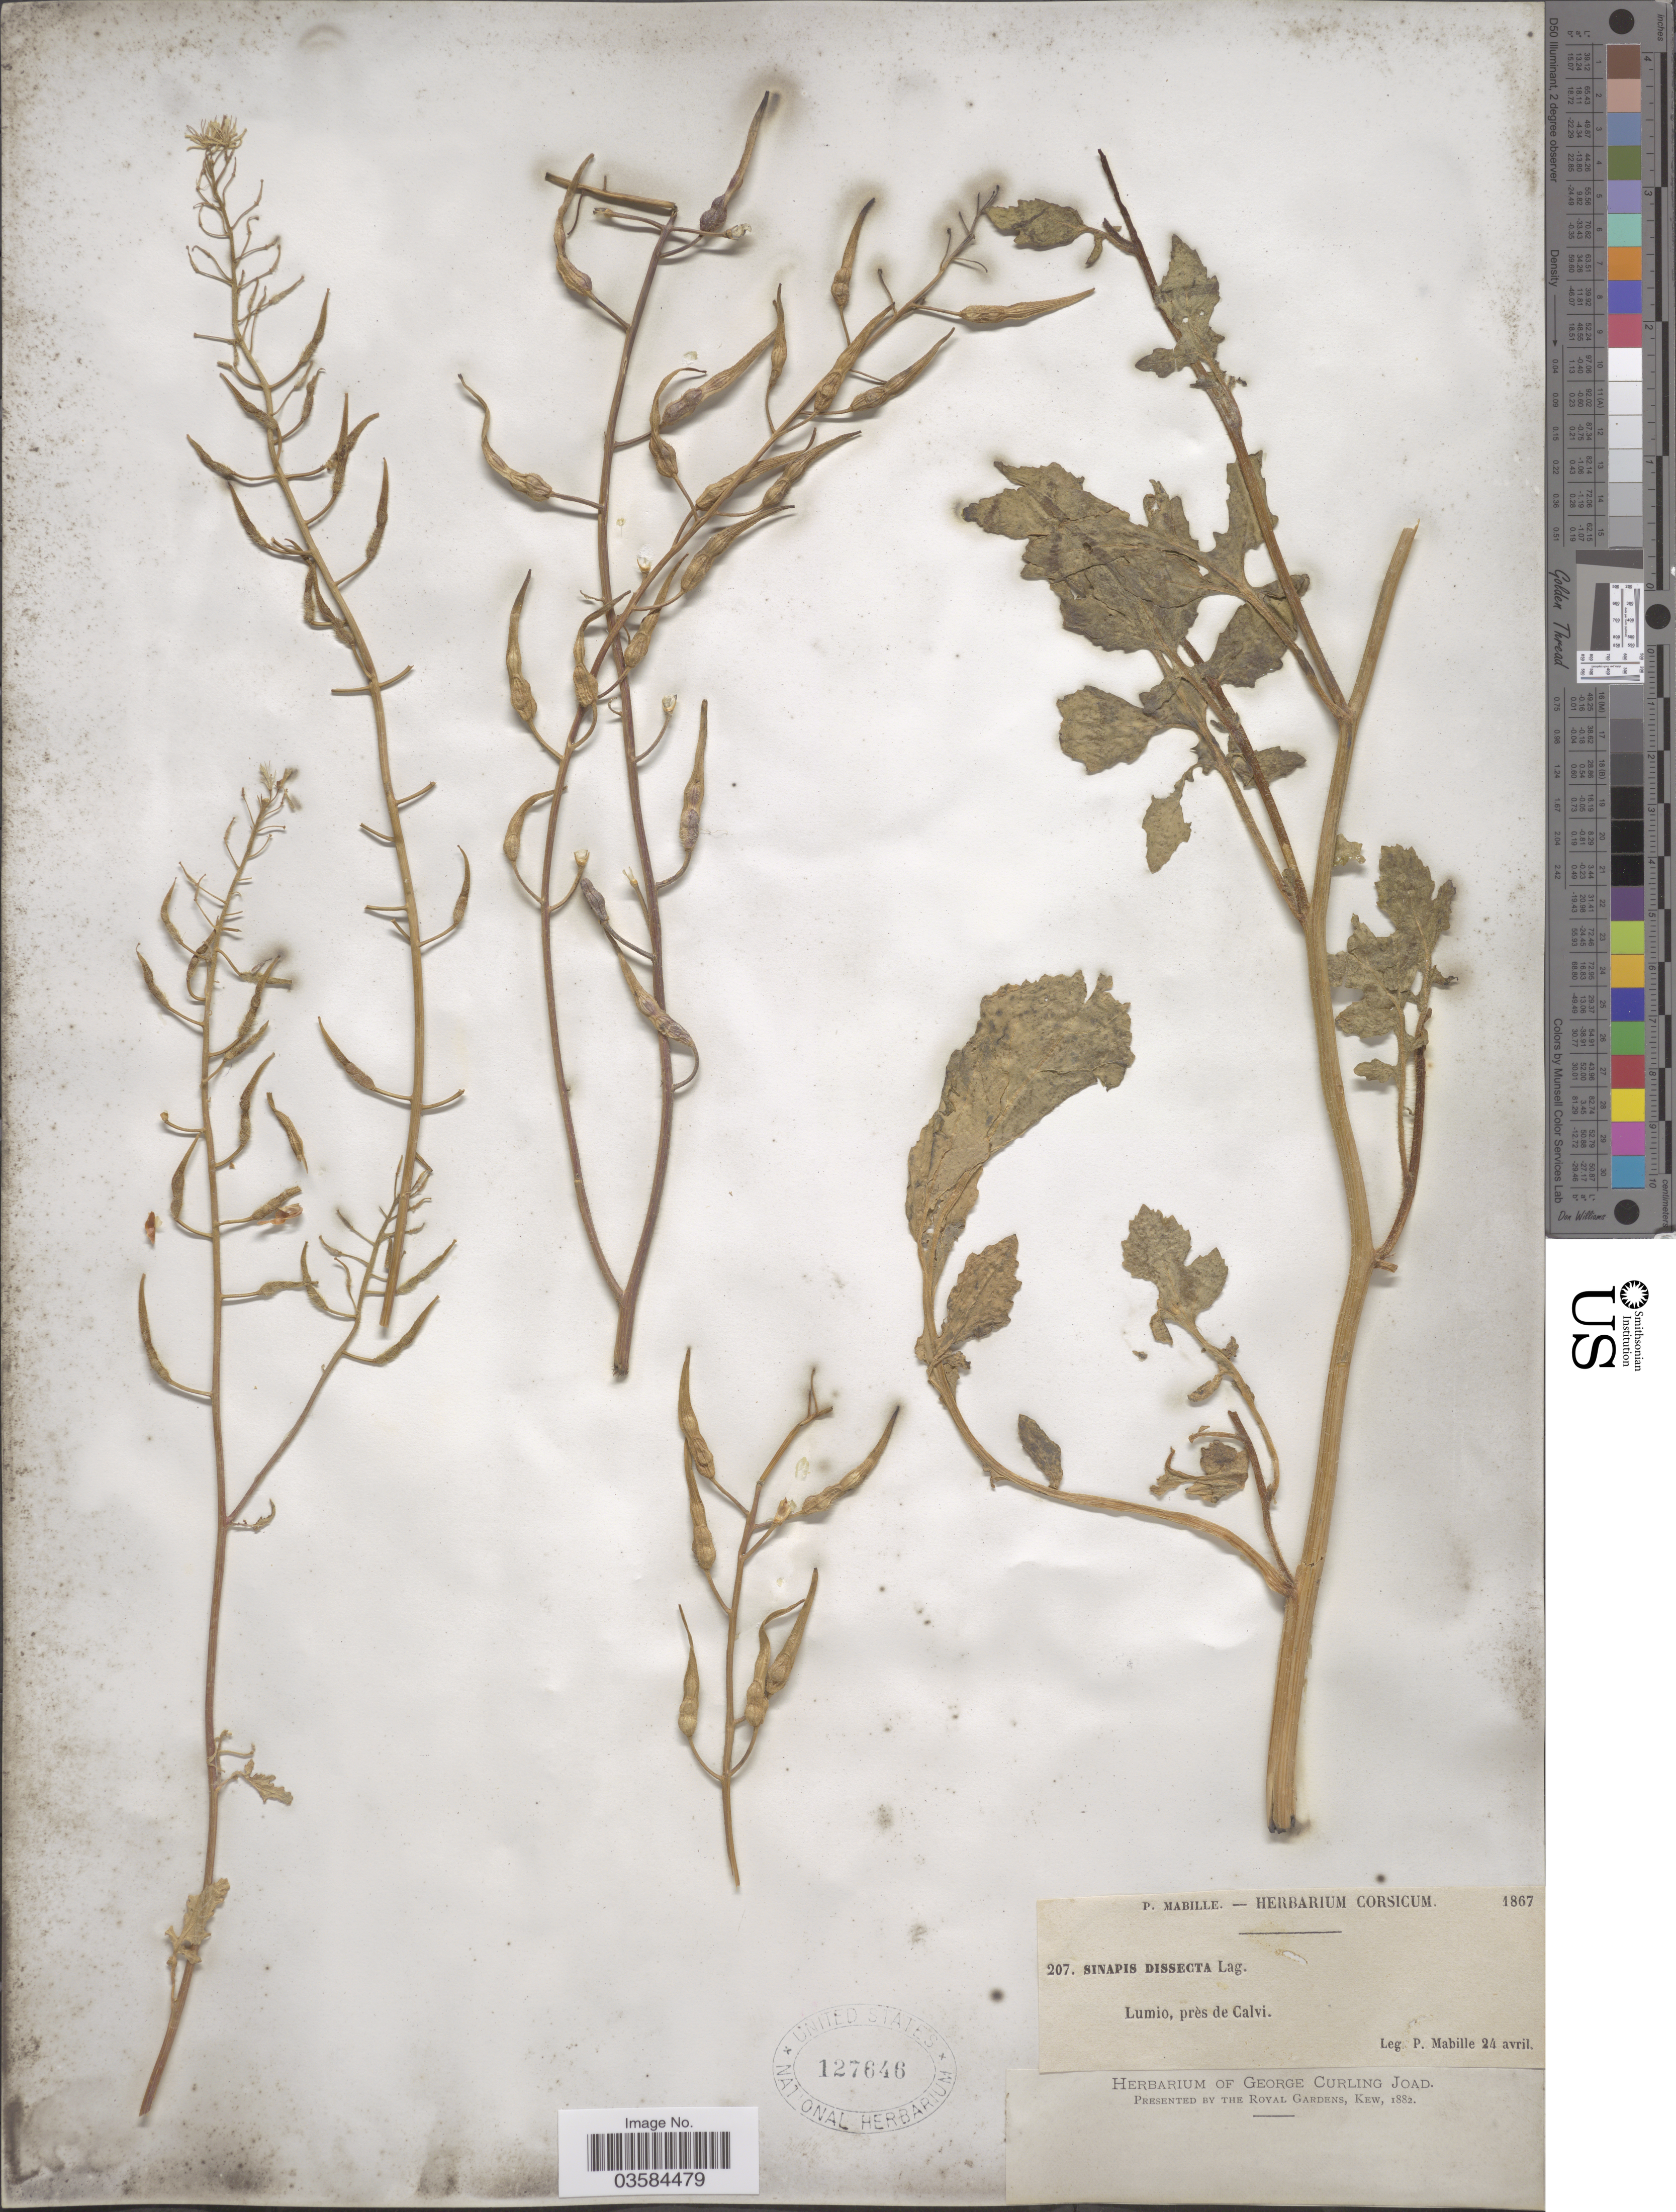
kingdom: Plantae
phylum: Tracheophyta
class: Magnoliopsida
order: Brassicales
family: Brassicaceae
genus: Sinapis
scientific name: Sinapis dissecta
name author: Lag.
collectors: P. Mabille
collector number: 207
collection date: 1867-04-24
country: Italy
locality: Lumio, près de Calvi.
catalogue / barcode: US 127646